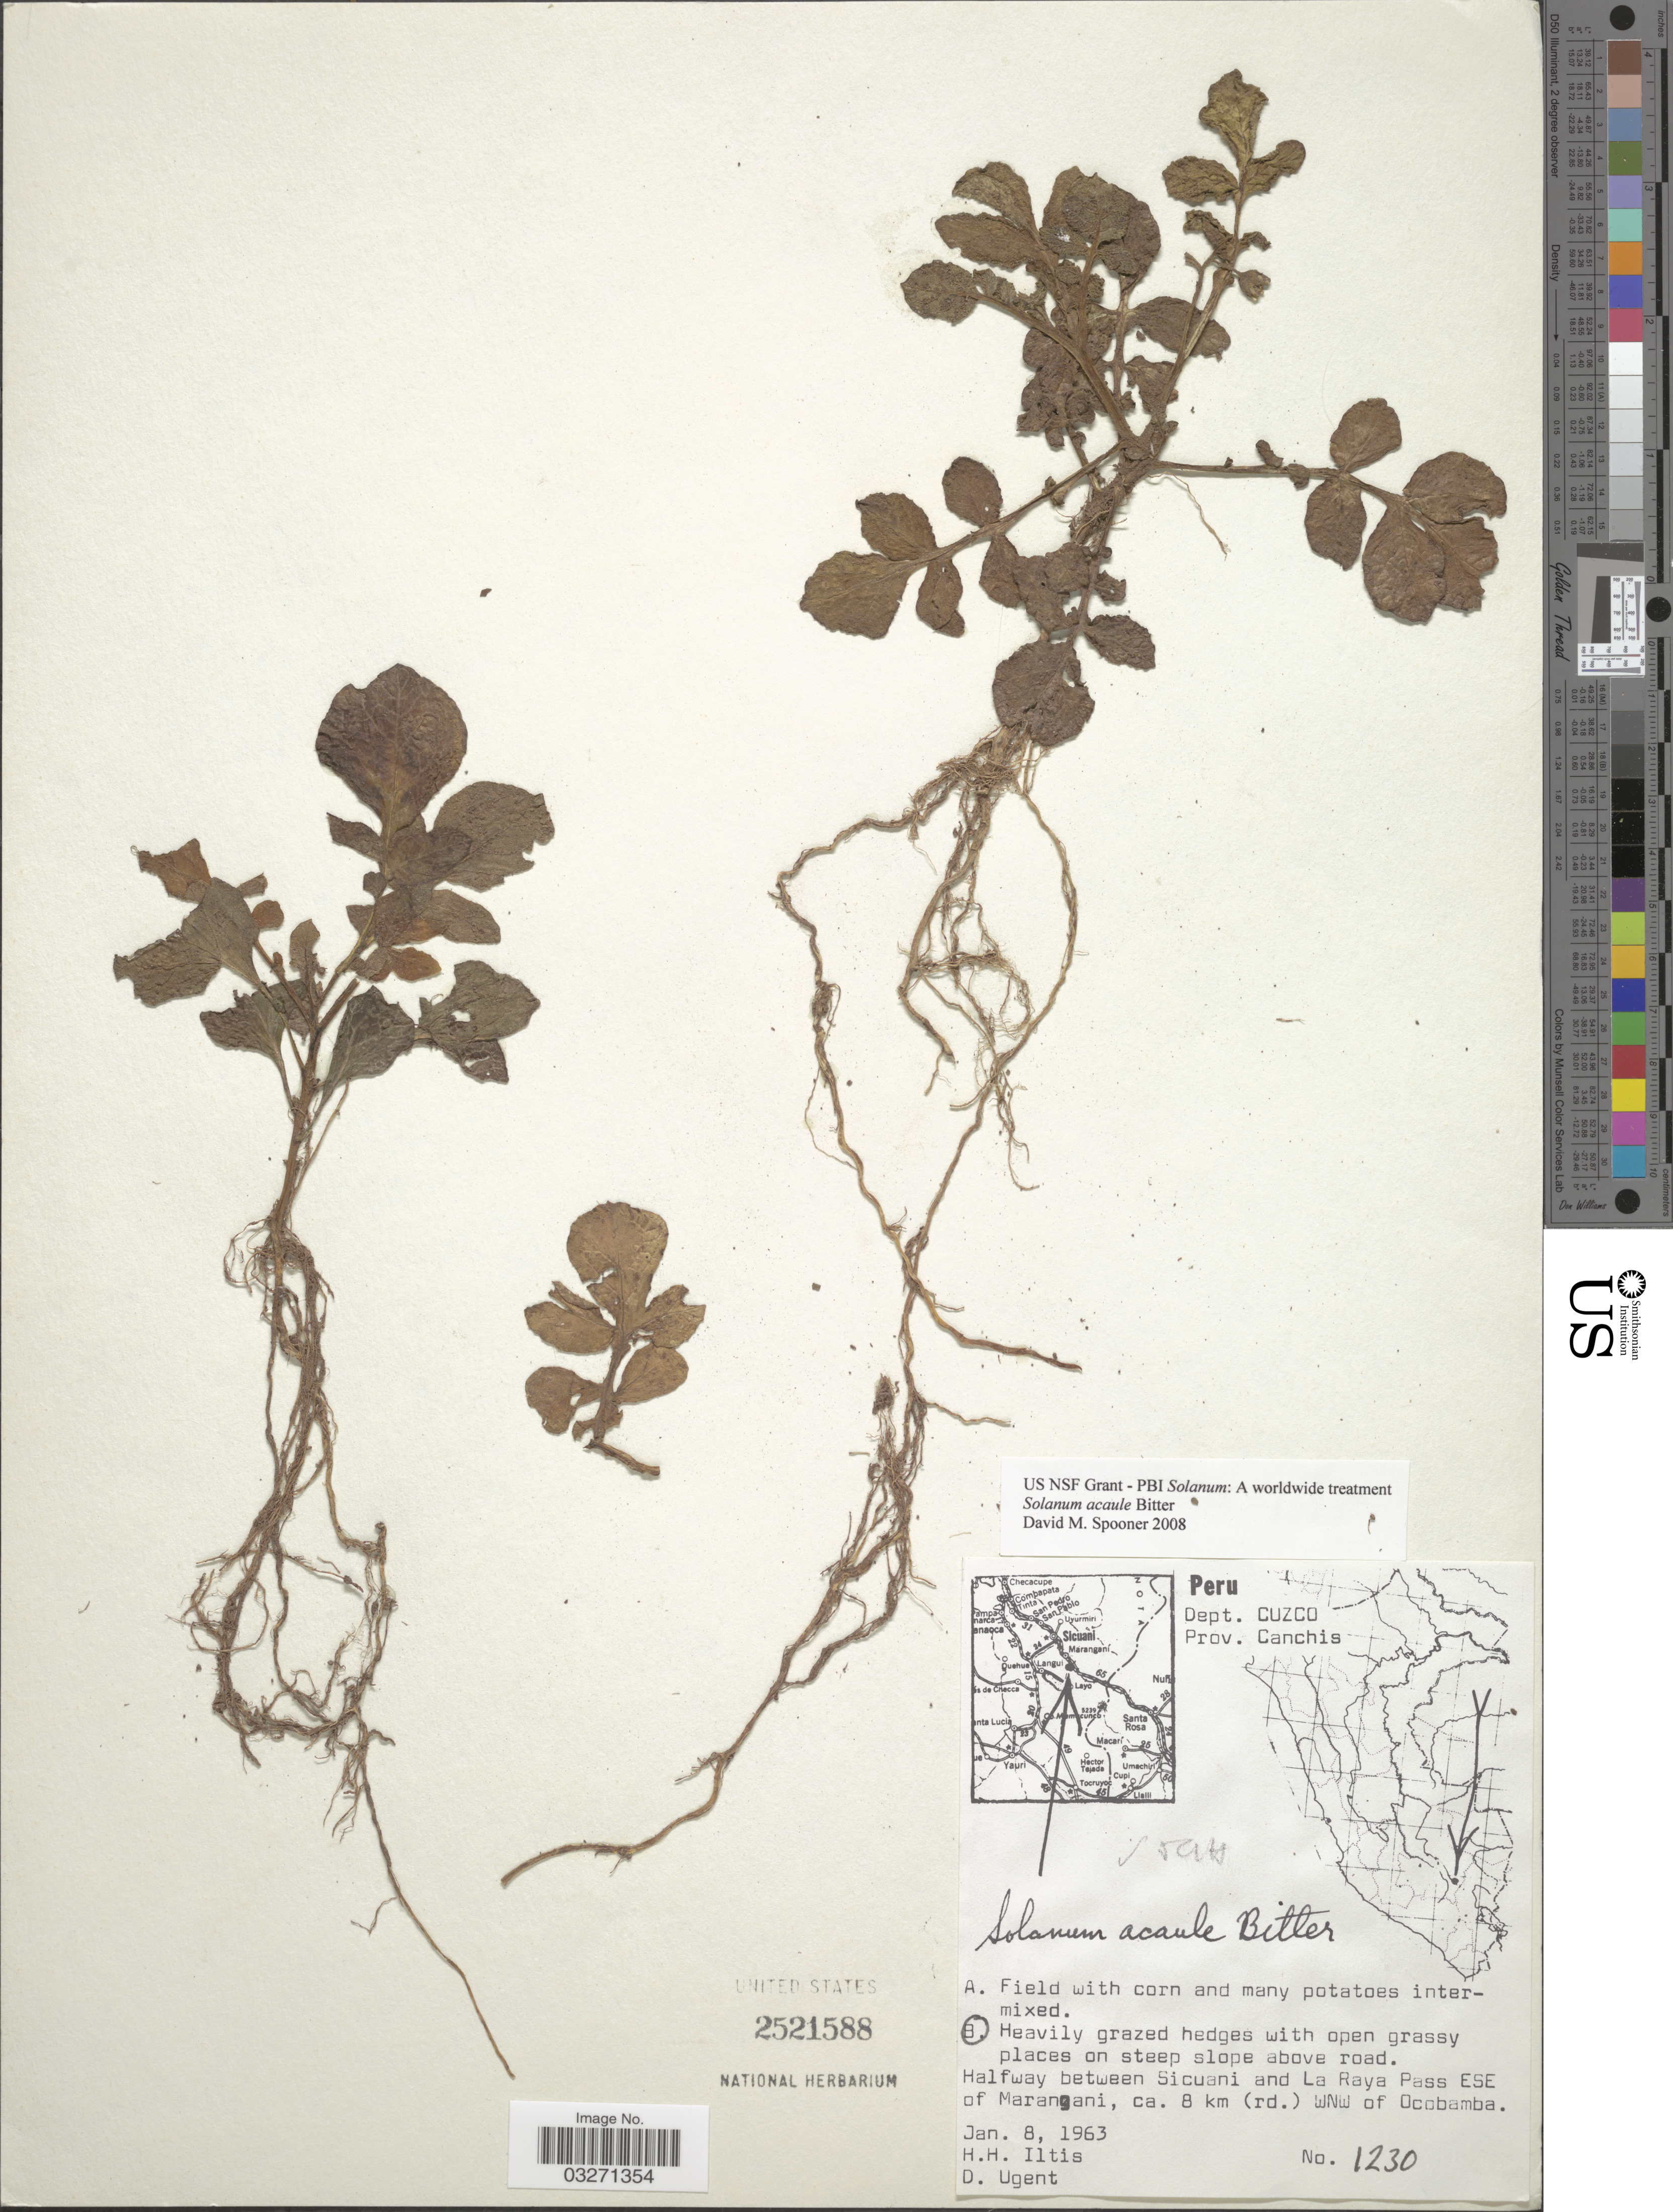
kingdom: Plantae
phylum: Tracheophyta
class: Magnoliopsida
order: Solanales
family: Solanaceae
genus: Solanum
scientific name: Solanum acaule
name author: Bitter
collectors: H. H. Iltis & D. Ugent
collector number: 1230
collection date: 1963-01-08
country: Peru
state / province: Cusco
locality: Dept. Cuzco. Prov. Canchis. Halfway between Sicuani and La Raya Pass ESE of Marangani, ca. 8 km (rd.) WNW of Ocobamba.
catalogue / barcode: US 2521588